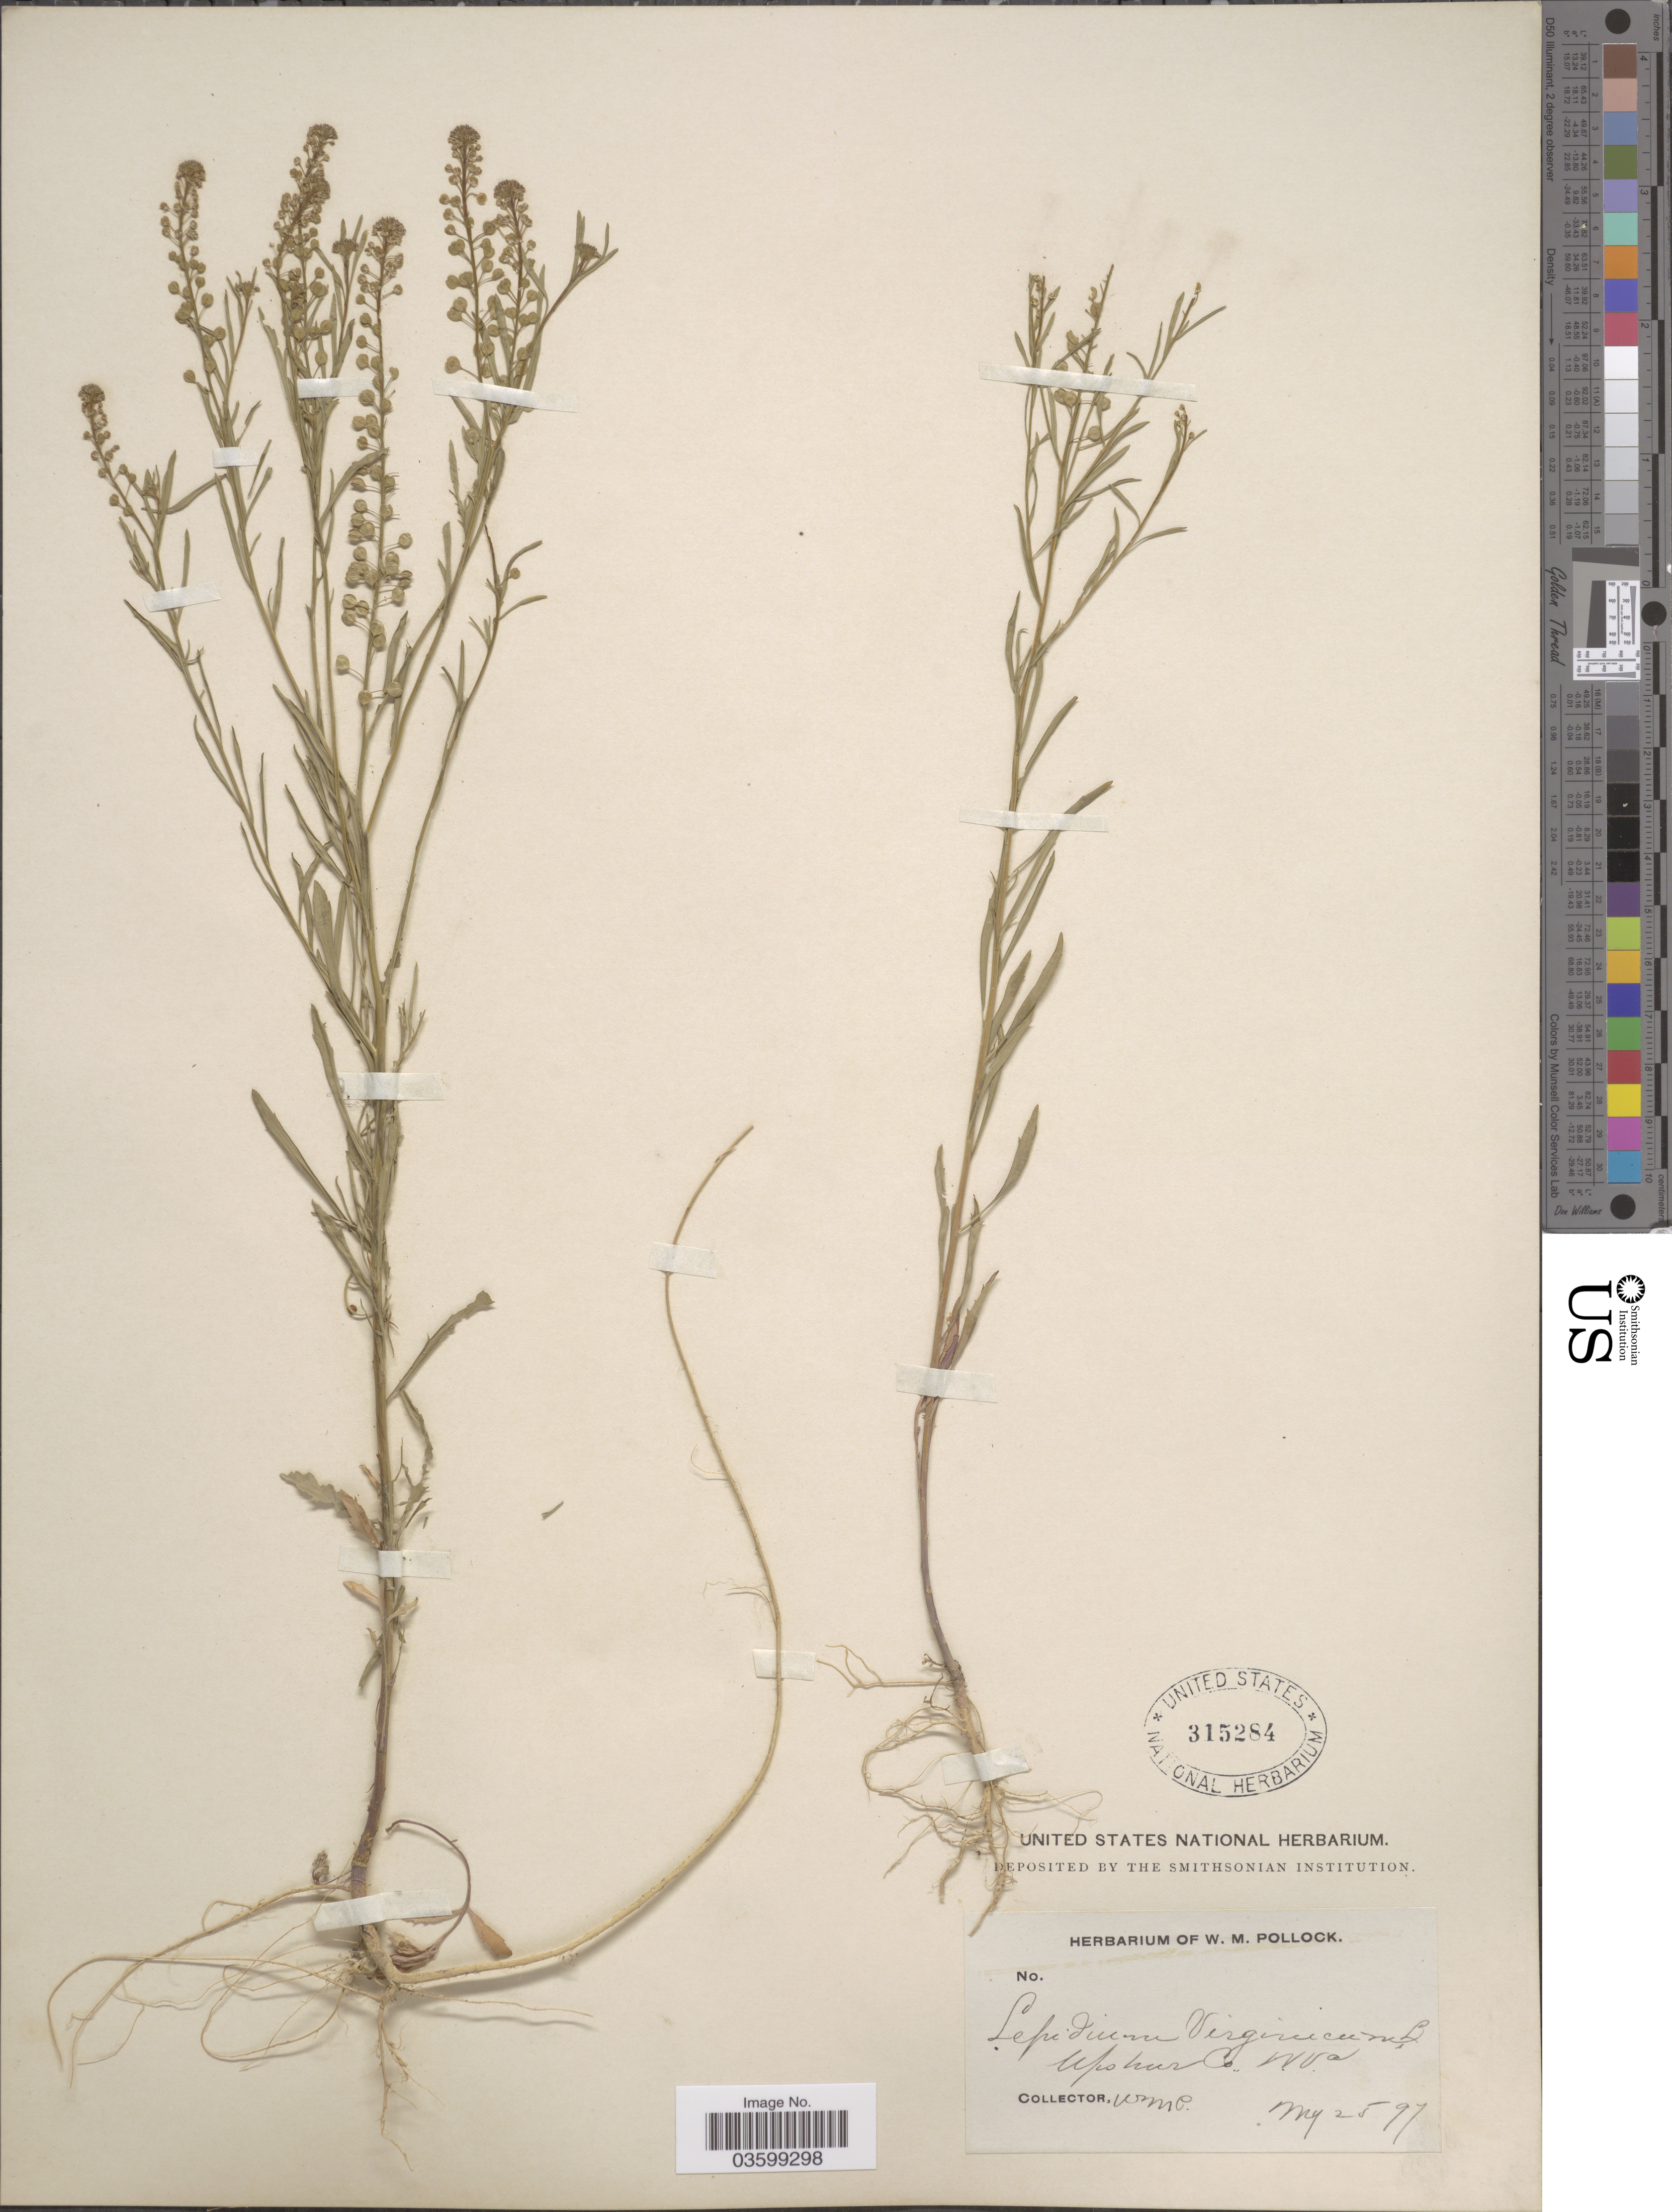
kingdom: Plantae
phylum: Tracheophyta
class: Magnoliopsida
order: Brassicales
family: Brassicaceae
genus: Lepidium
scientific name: Lepidium virginicum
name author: L.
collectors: W. M. Pollock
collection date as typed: Transcribed d/m/y: 25/5/97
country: United States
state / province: West Virginia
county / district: Upshur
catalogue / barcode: US 315284